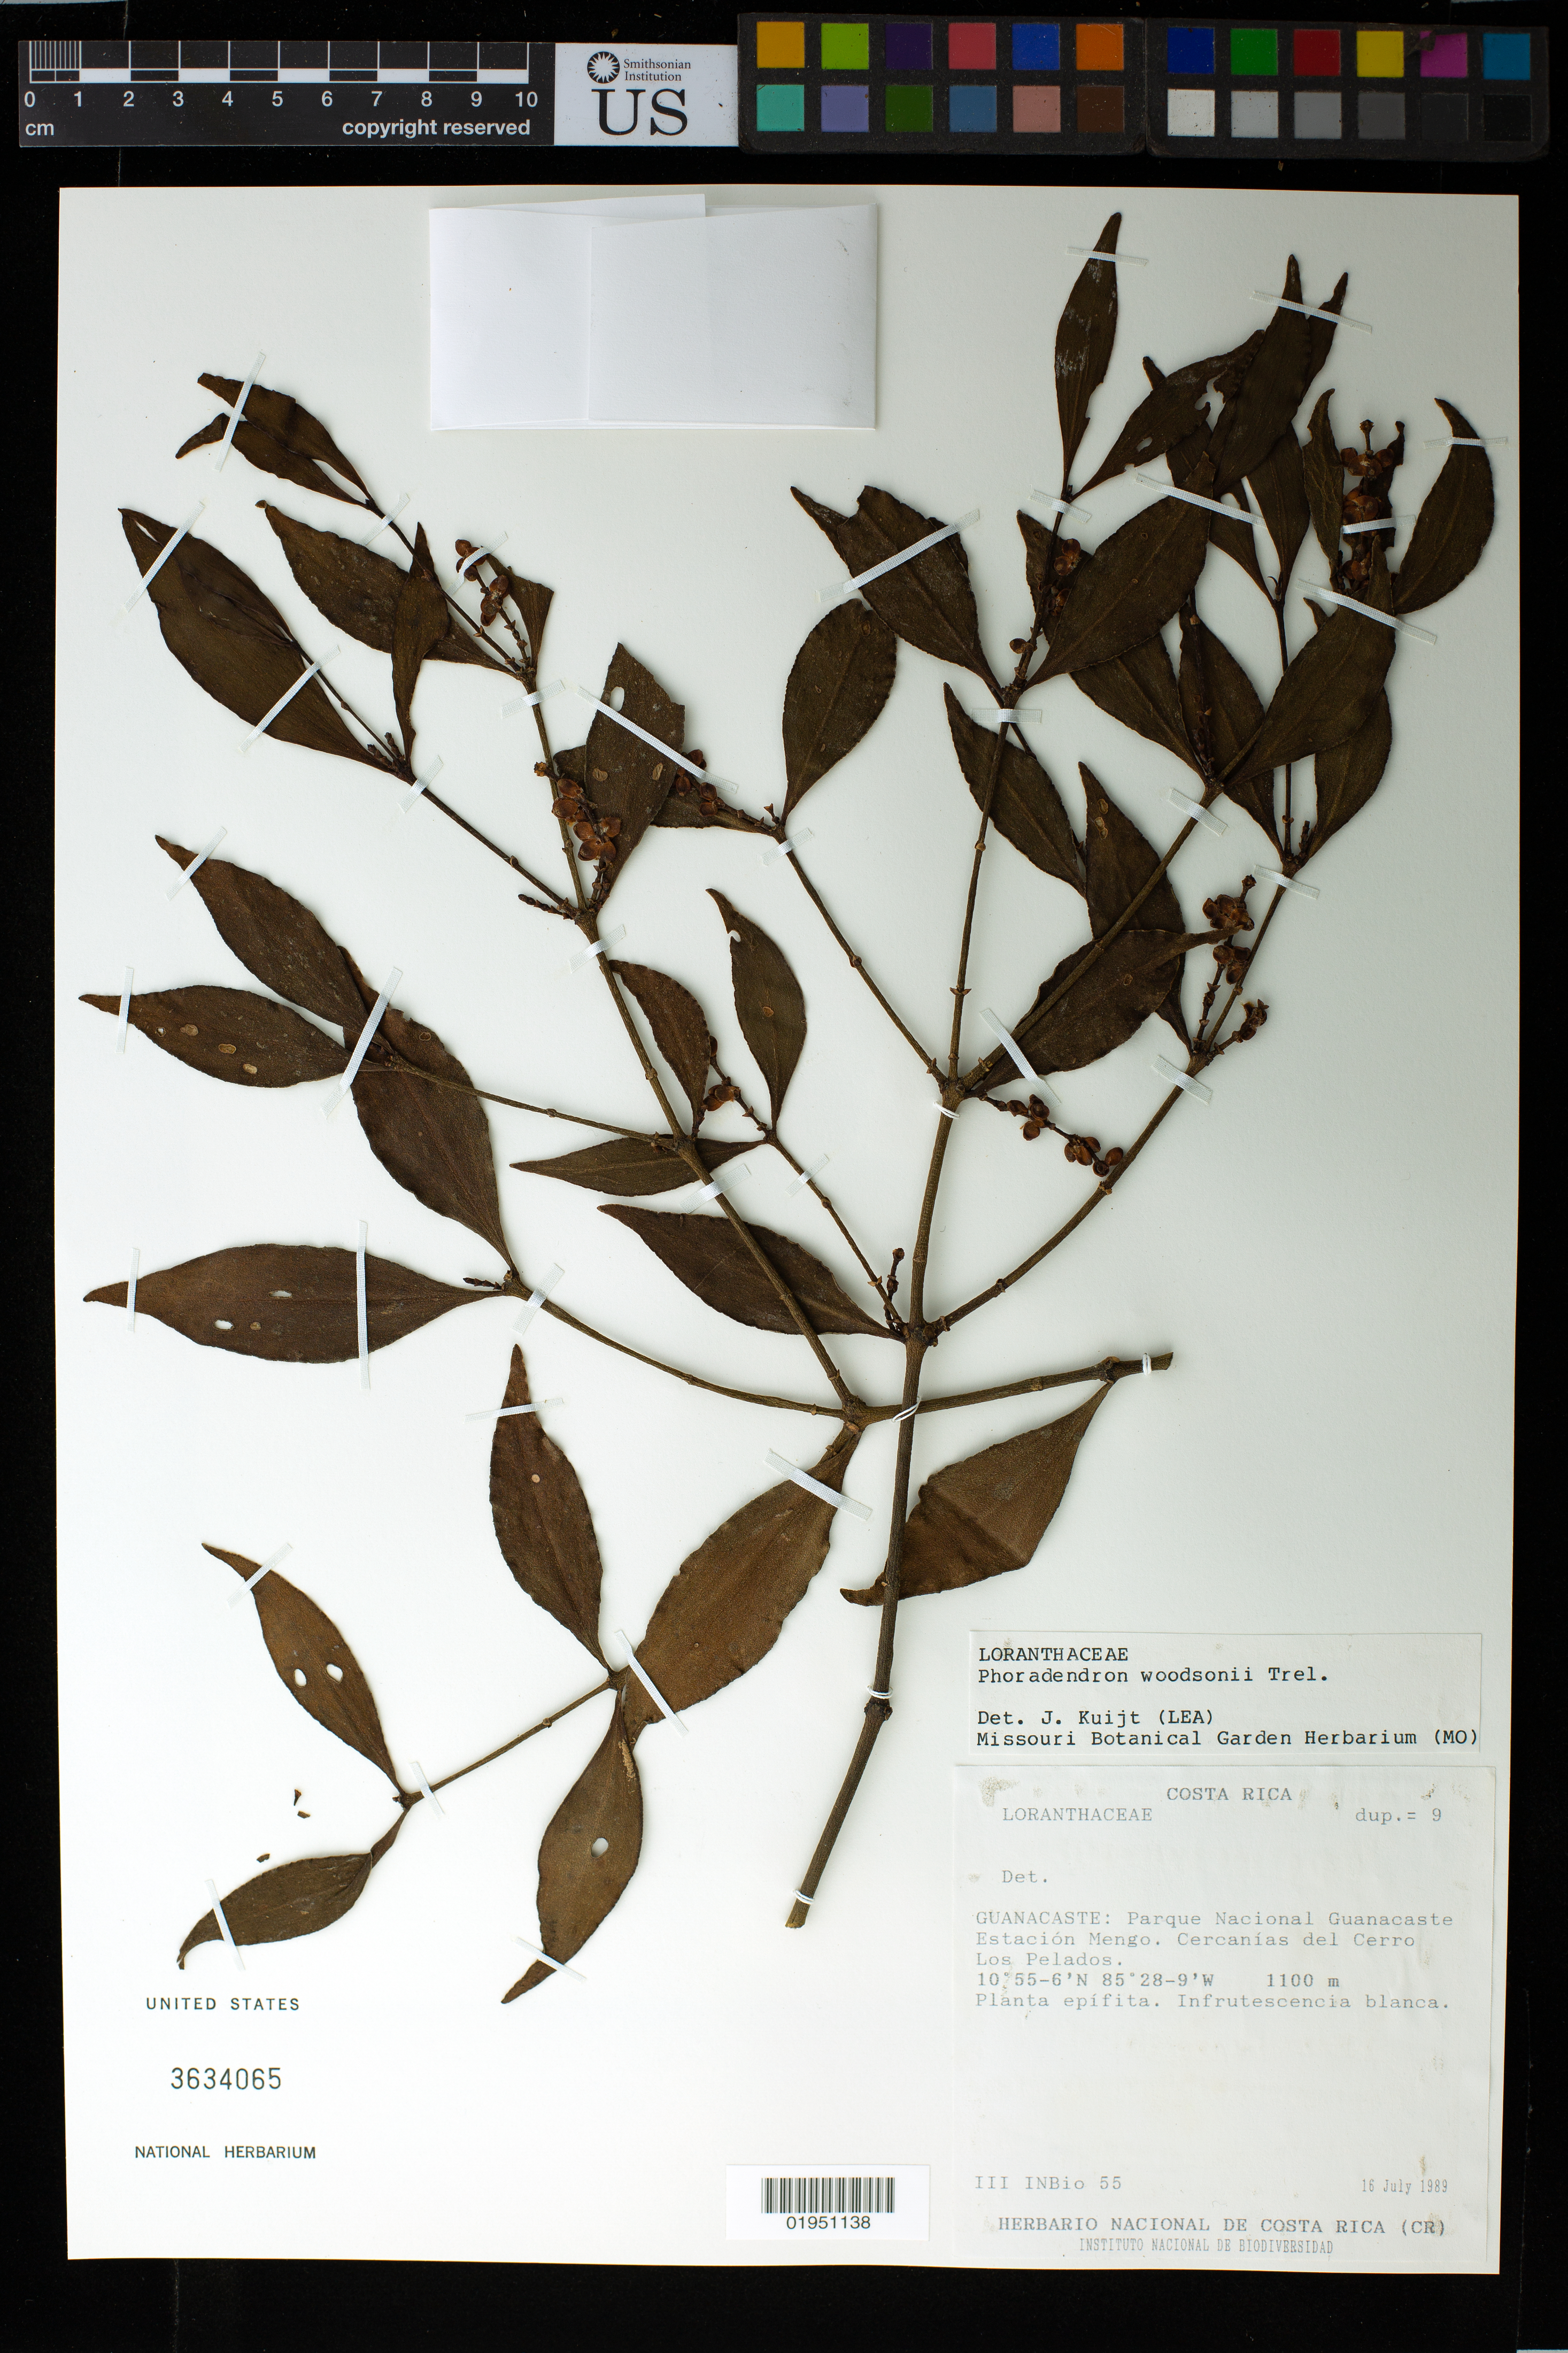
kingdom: Plantae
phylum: Tracheophyta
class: Magnoliopsida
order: Santalales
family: Viscaceae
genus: Phoradendron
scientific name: Phoradendron woodsonii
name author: Trel.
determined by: Kuijt, Job, (CANADA)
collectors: Museo Nacional de Costa Rica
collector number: III INBio 55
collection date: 1989-07-16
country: Costa Rica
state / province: Guanacaste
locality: Parque Nacional Guanacaste Estación Mengo. Cercanias del Cerro Los Pelados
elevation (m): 1100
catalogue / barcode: US 3634065